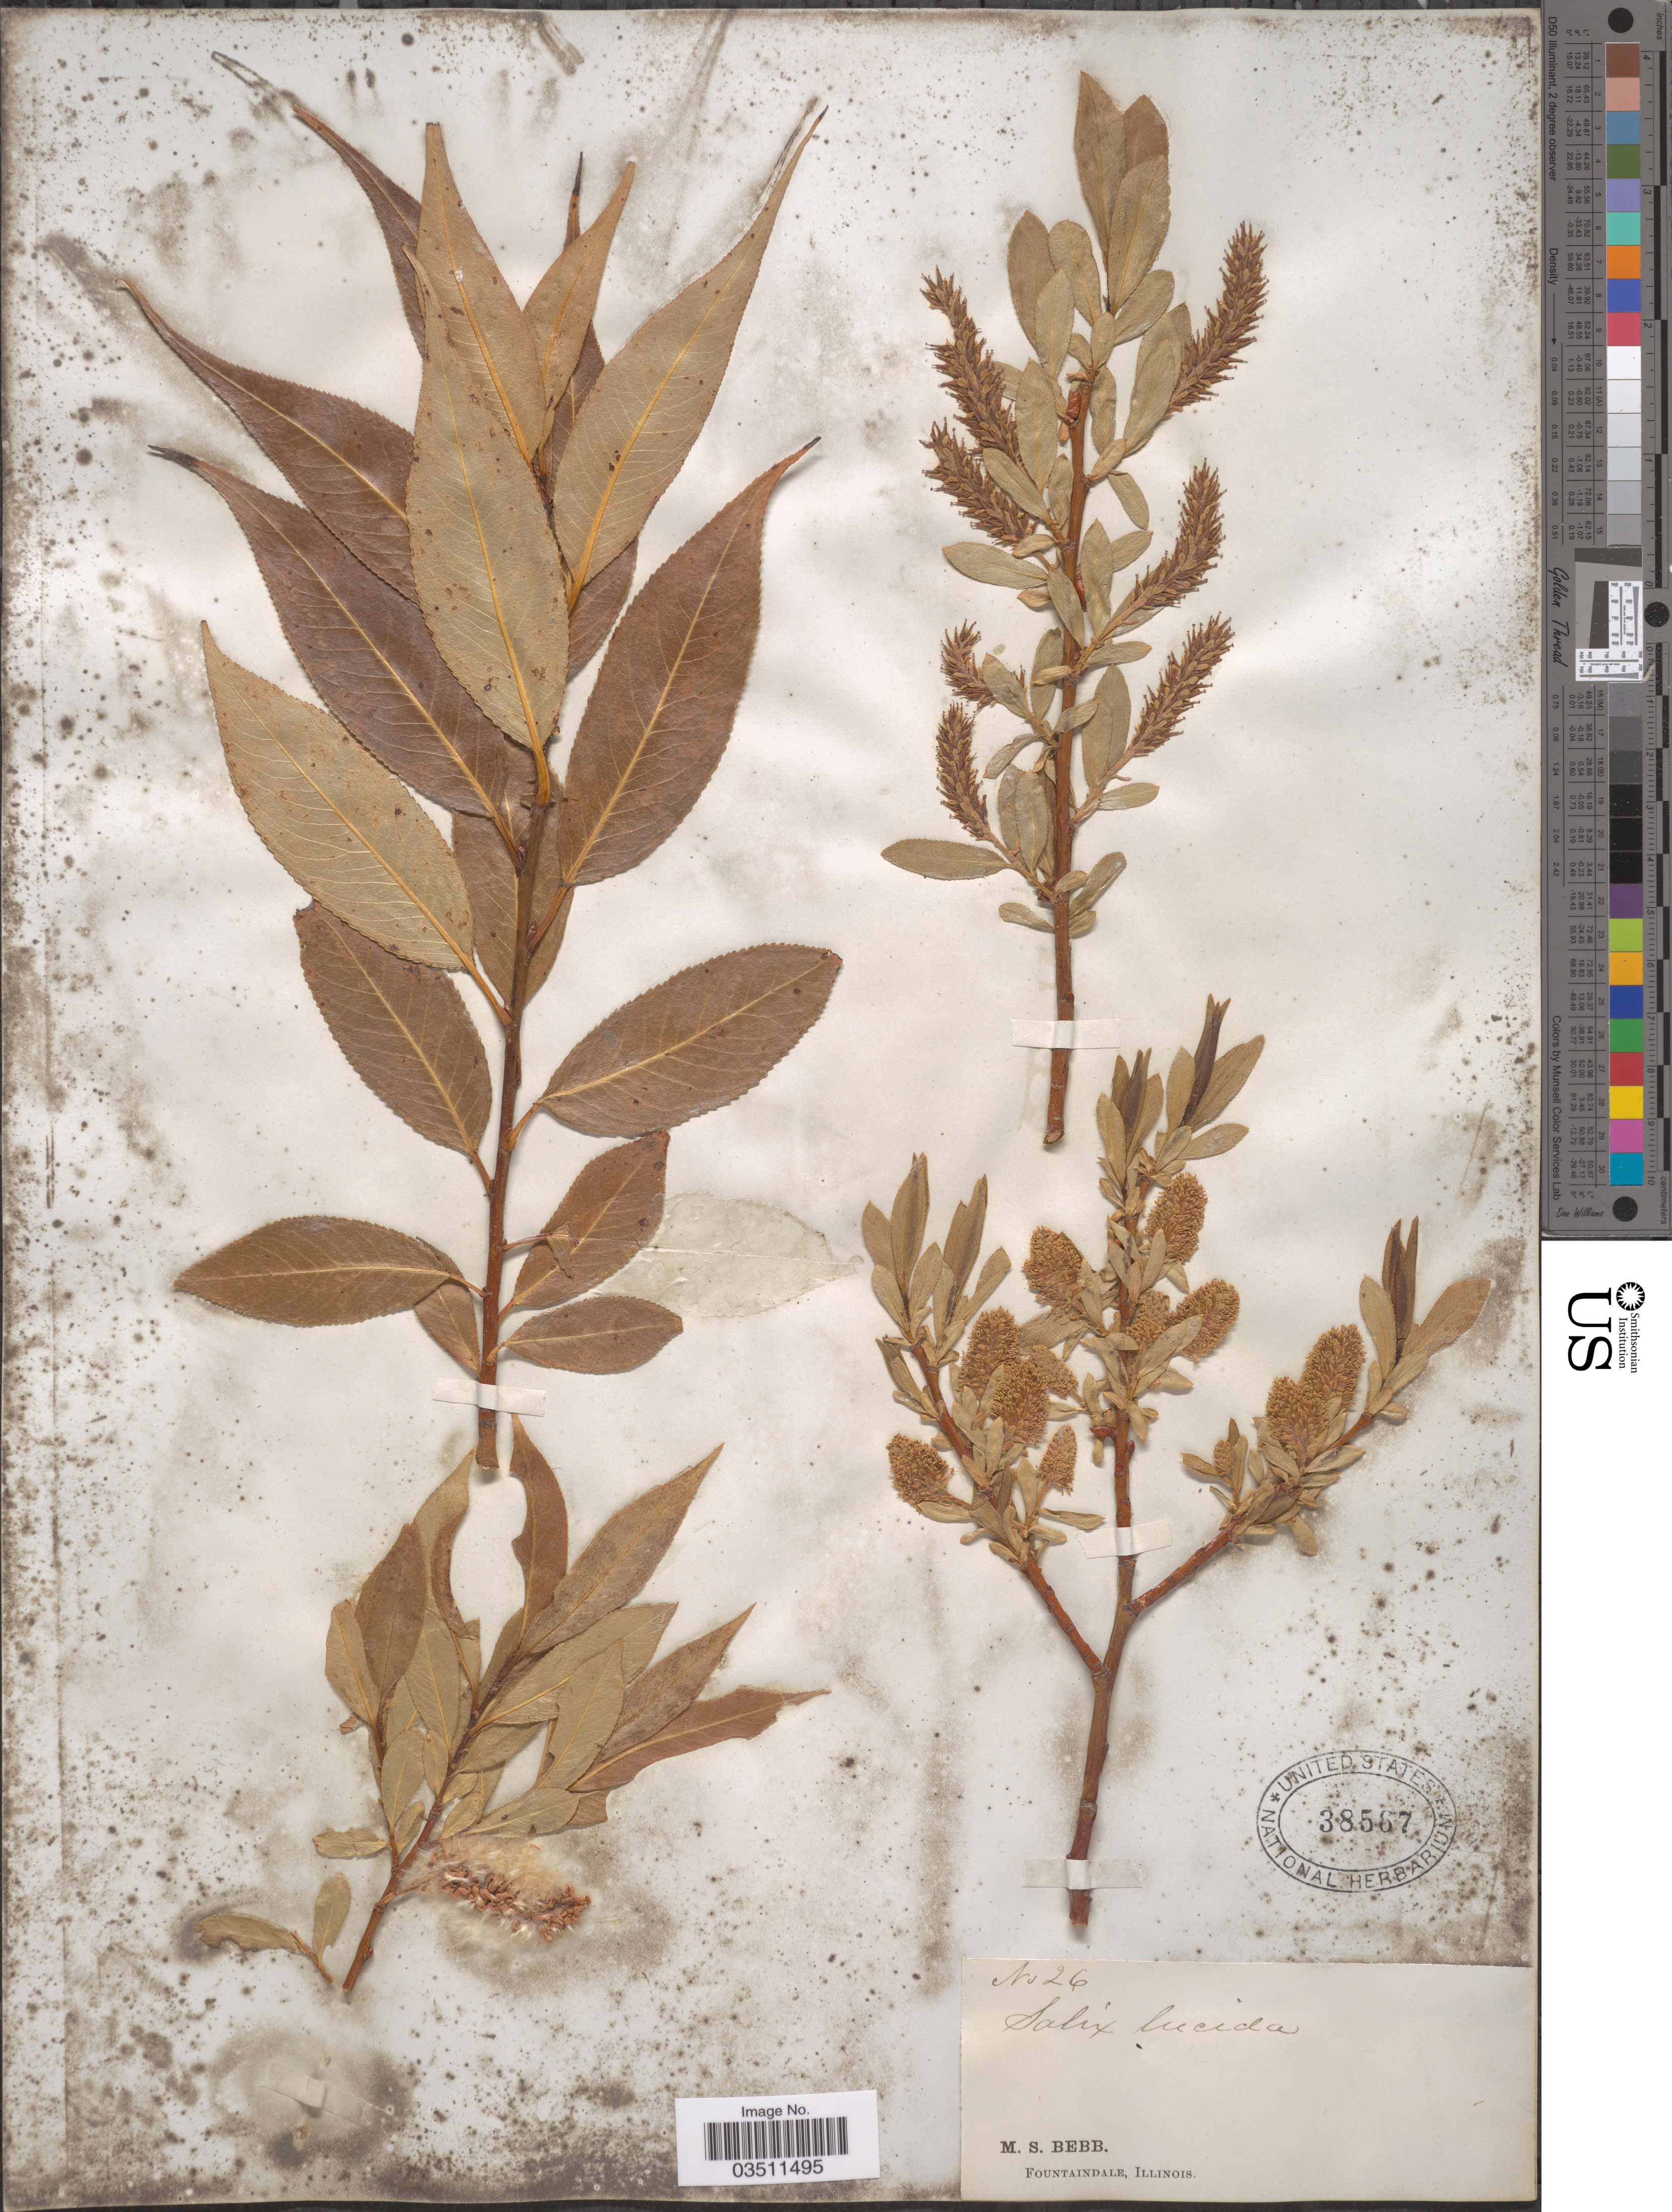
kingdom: Plantae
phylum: Tracheophyta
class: Magnoliopsida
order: Malpighiales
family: Salicaceae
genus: Salix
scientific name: Salix lucida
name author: Muhl.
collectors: M. Bebb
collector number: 26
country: United States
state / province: Illinois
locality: Fountaindale.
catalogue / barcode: US 38567